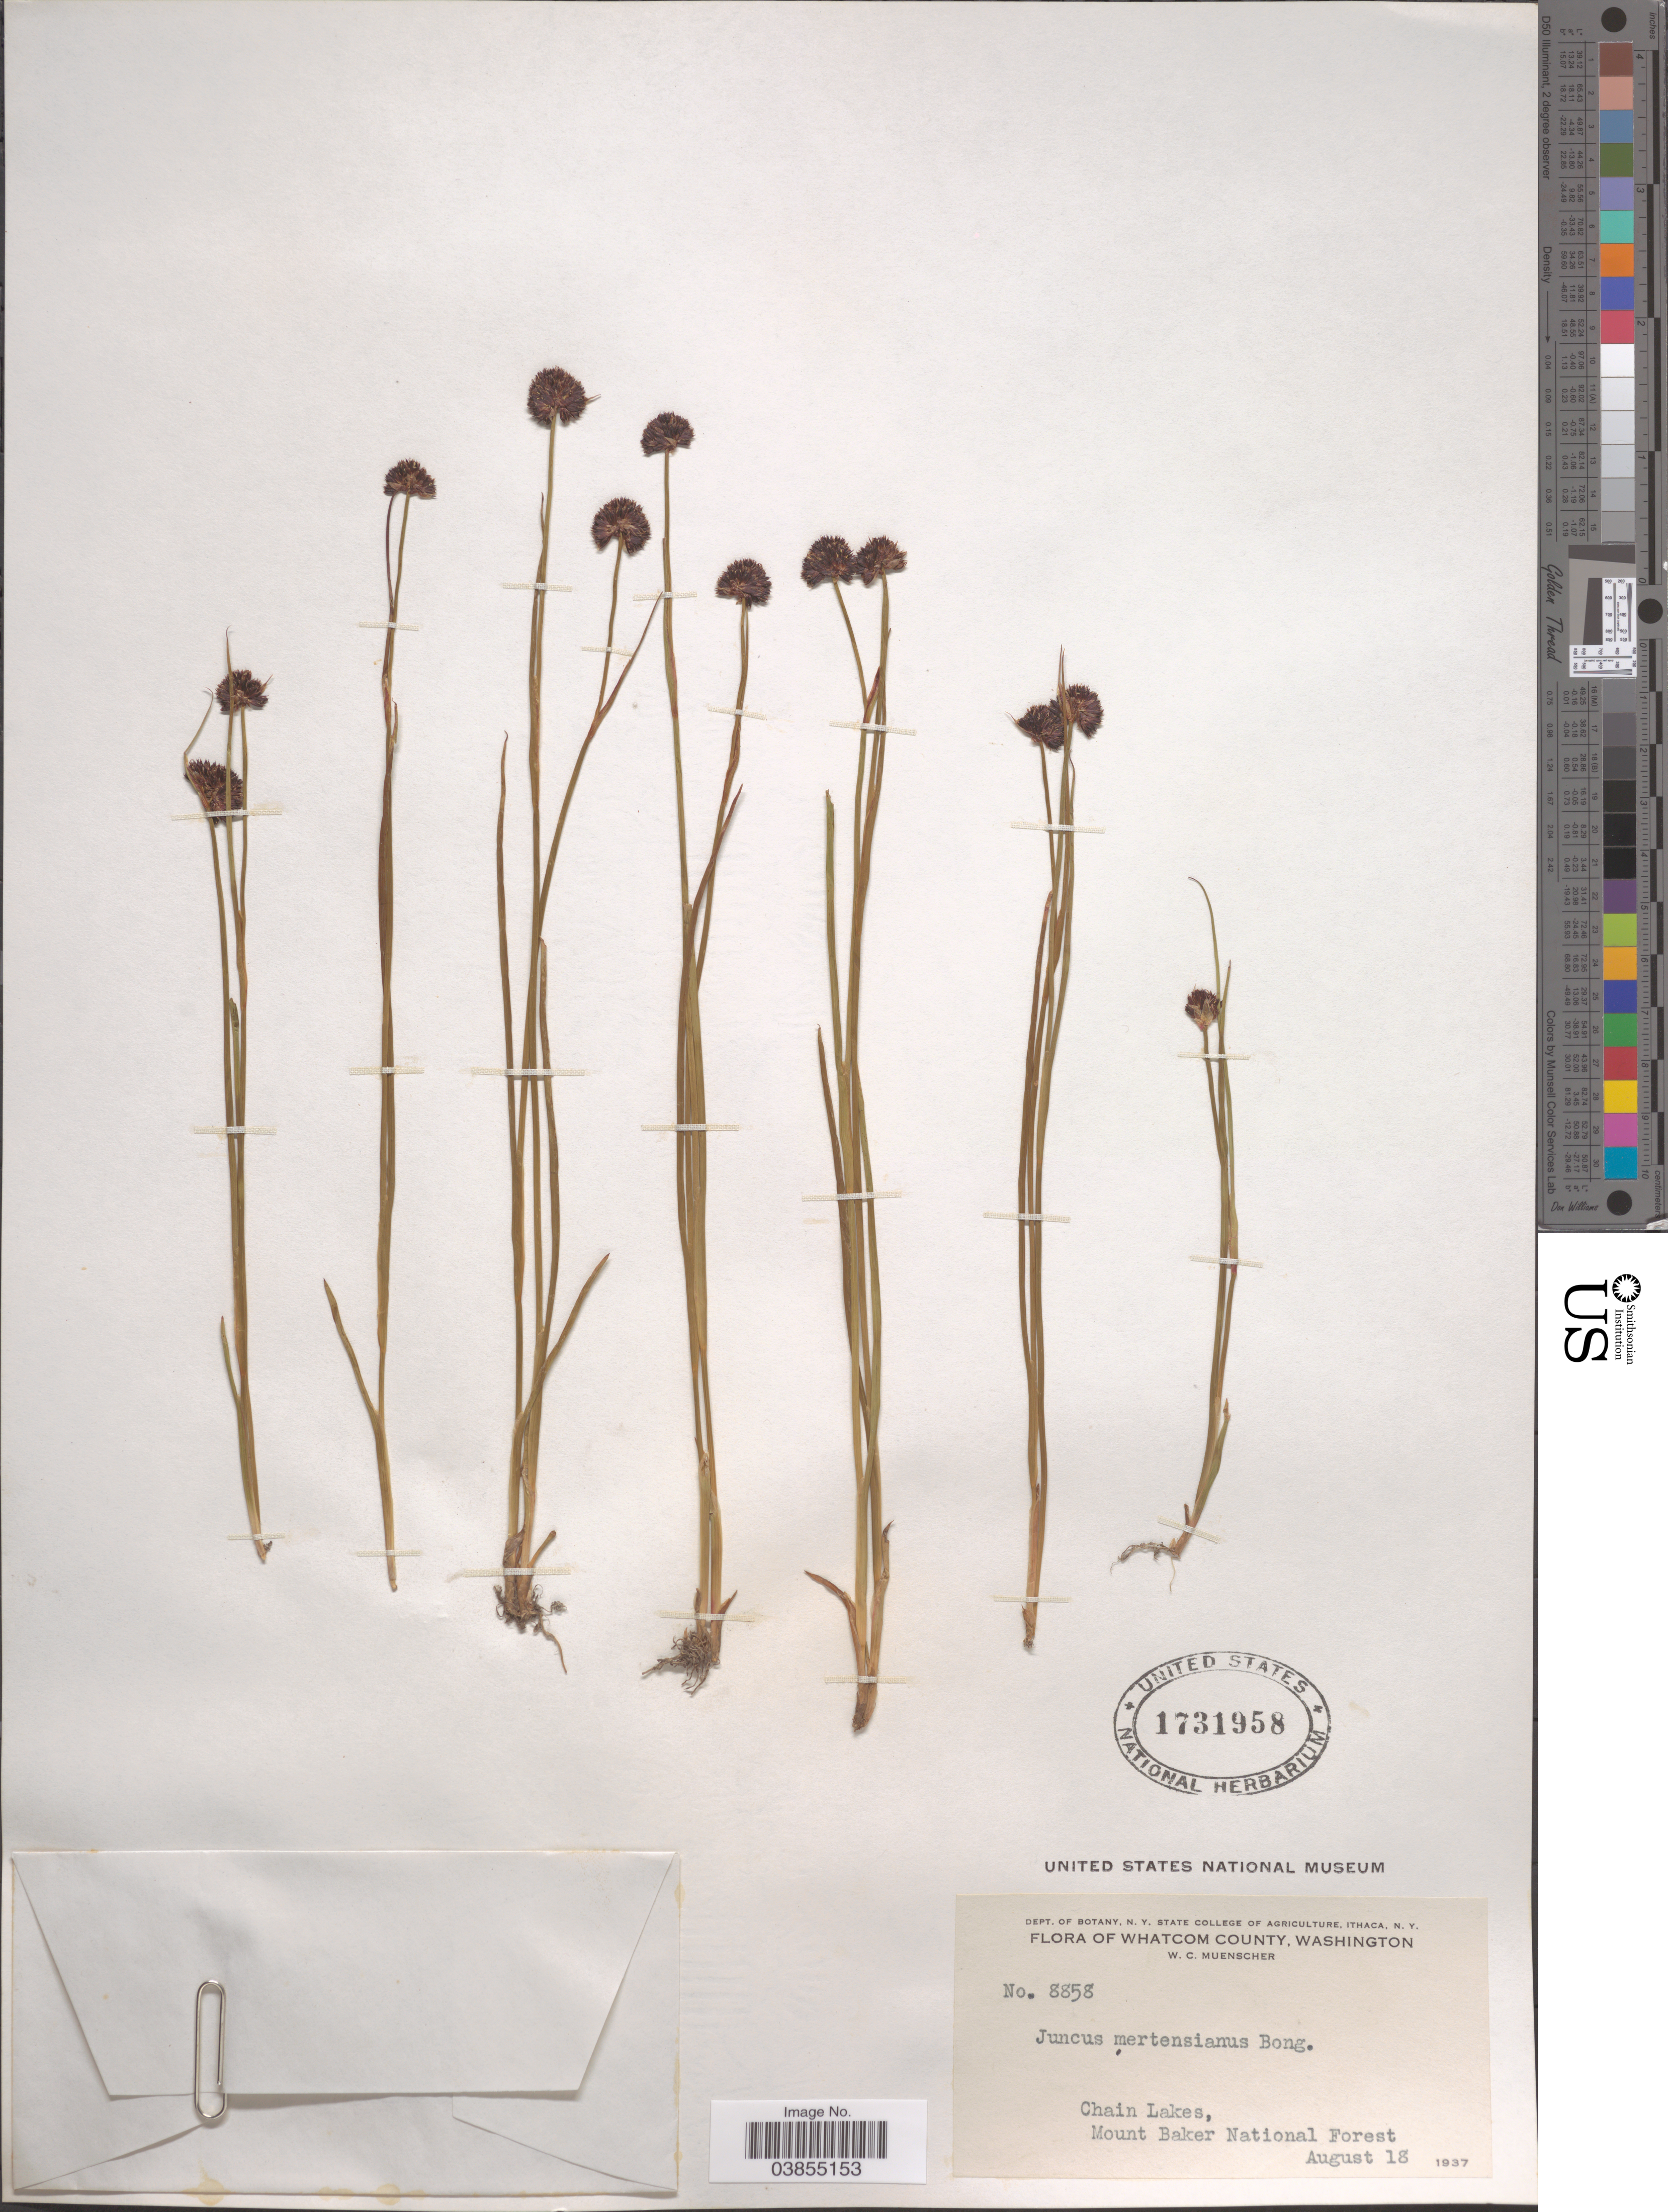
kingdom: Plantae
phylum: Tracheophyta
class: Liliopsida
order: Poales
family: Juncaceae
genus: Juncus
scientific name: Juncus mertensianus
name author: Bong.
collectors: W. Muenscher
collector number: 8858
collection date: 1937-08-18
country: United States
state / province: Washington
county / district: Whatcom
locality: Whatcom County. Chain Lakes, Mount Baker National Forest.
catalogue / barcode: US 1731958